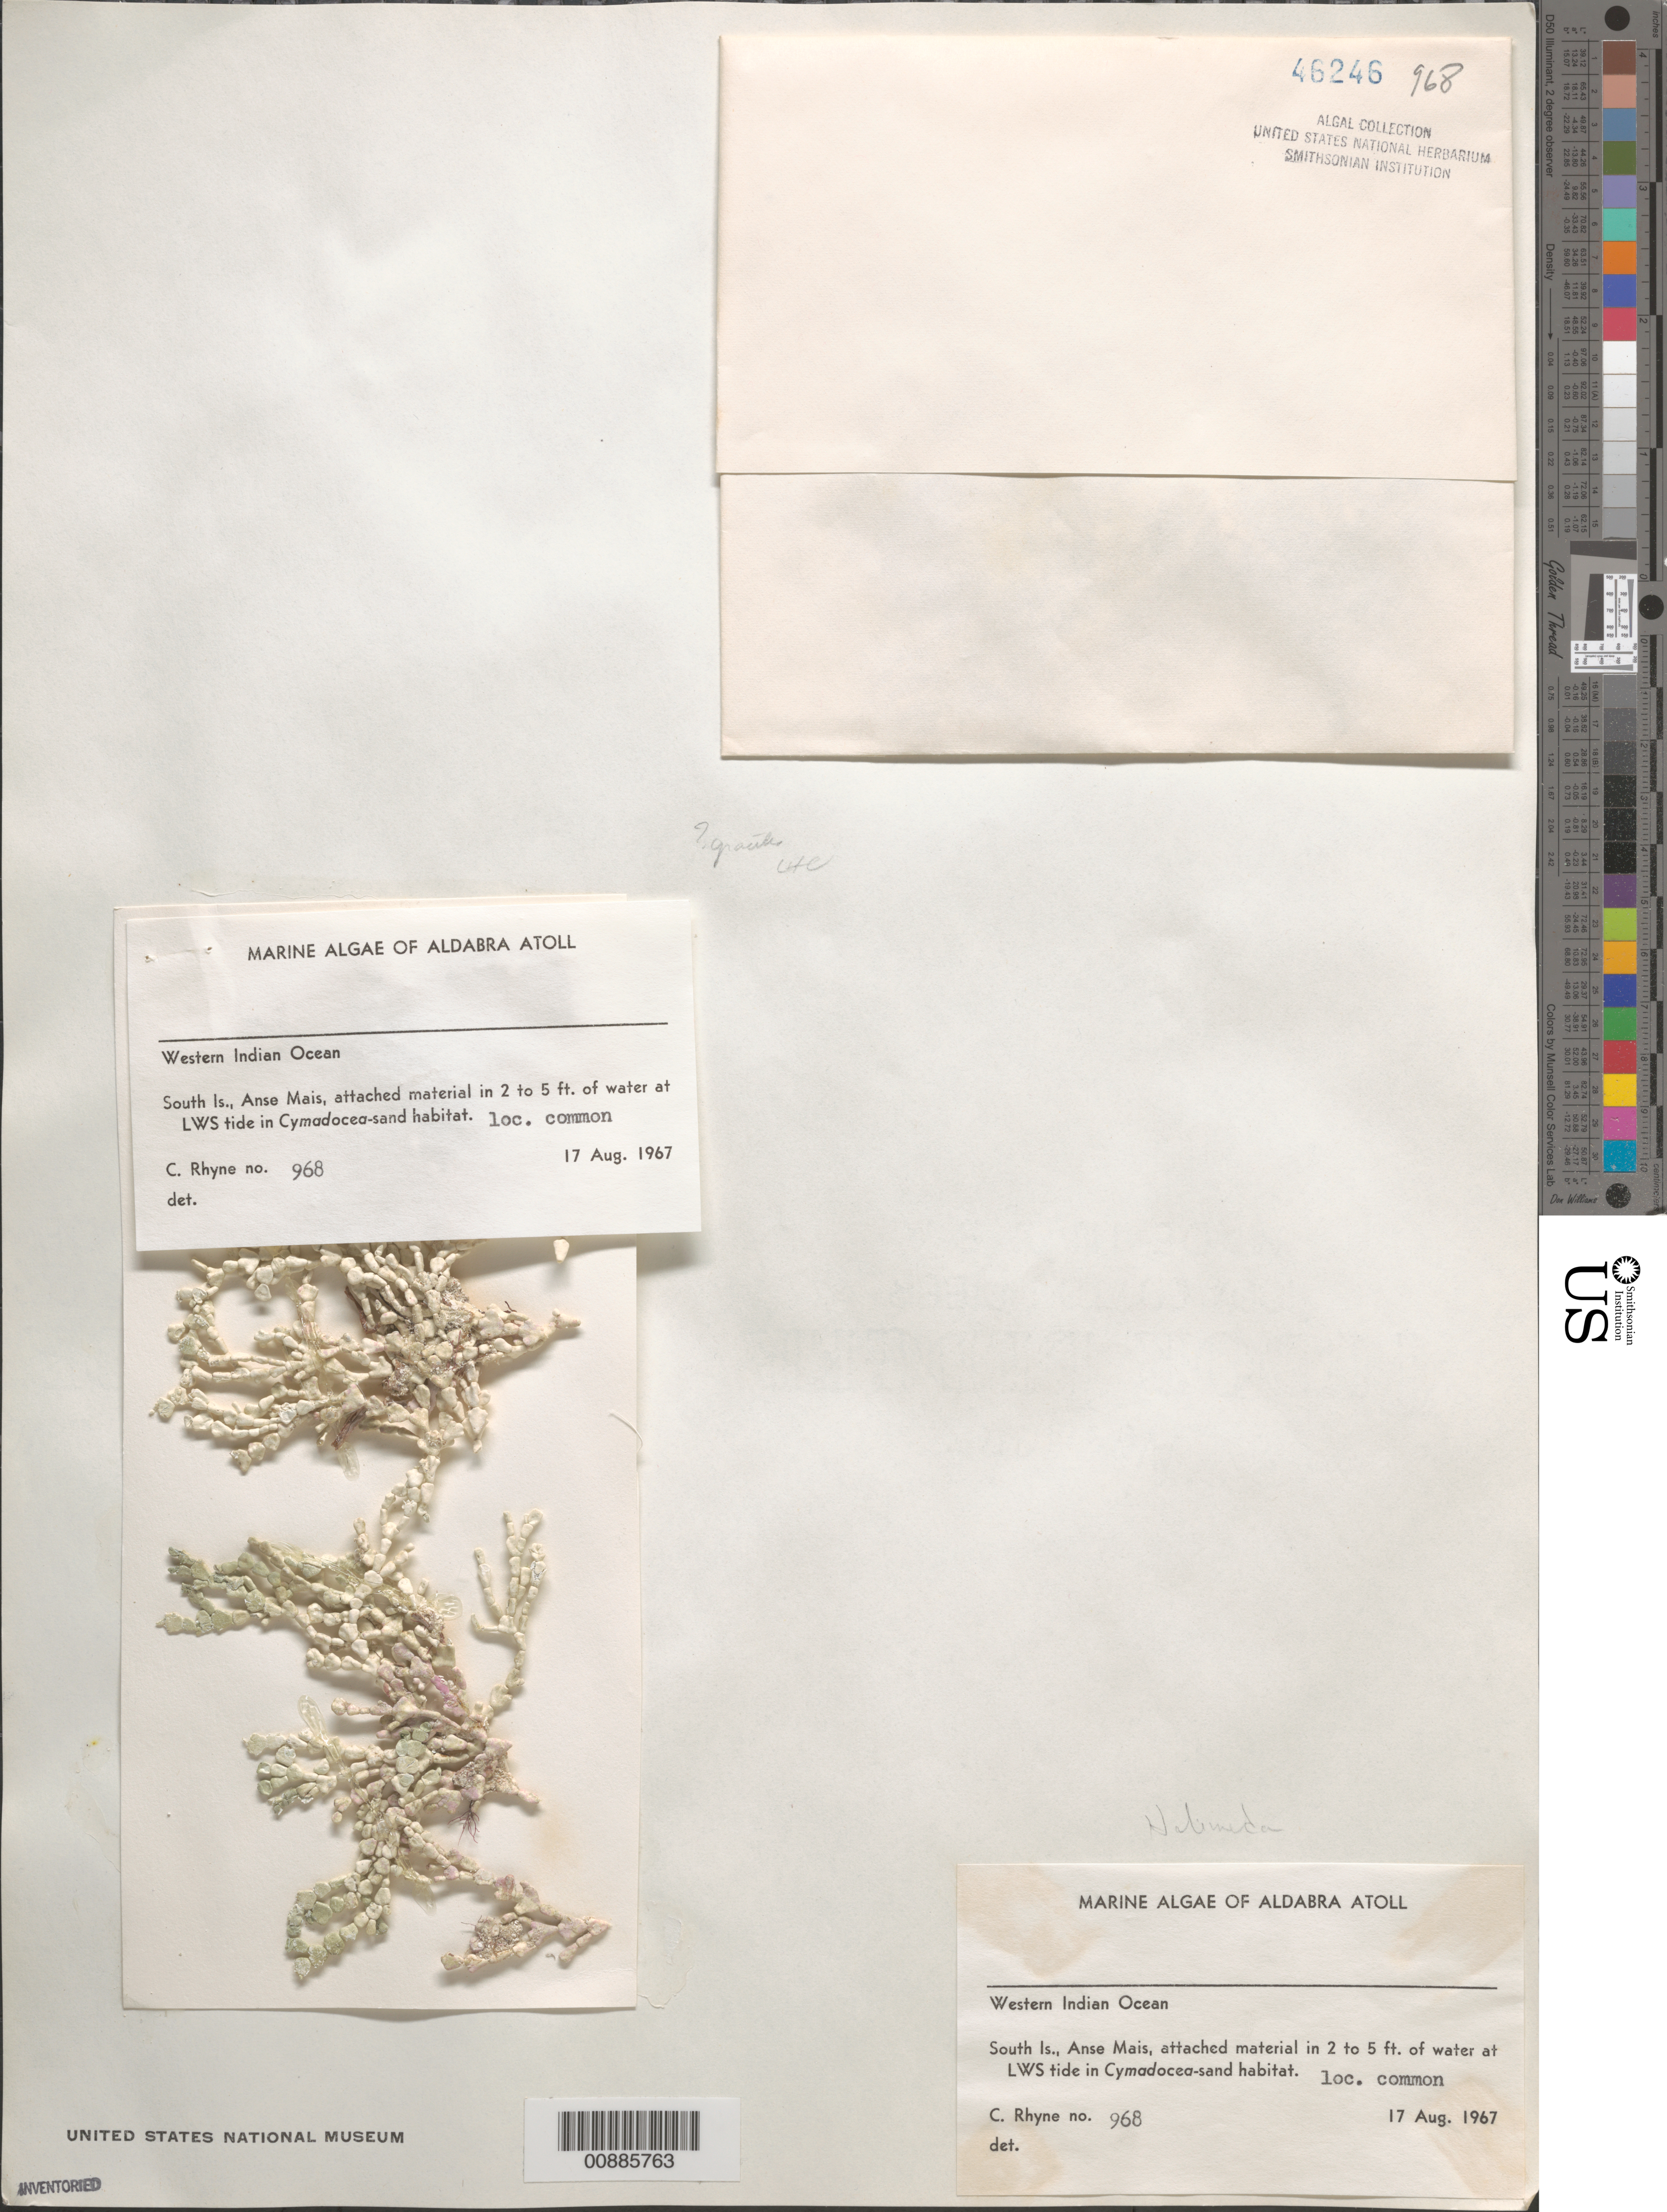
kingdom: Plantae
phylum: Chlorophyta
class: Ulvophyceae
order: Bryopsidales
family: Halimedaceae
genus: Halimeda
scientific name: Halimeda sp.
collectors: C. Rhyne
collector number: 968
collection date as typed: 17 Aug 1967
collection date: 1967-08-17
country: Seychelles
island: Aldabra Atoll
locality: South Islet, Anse Mais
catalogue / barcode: US 46246